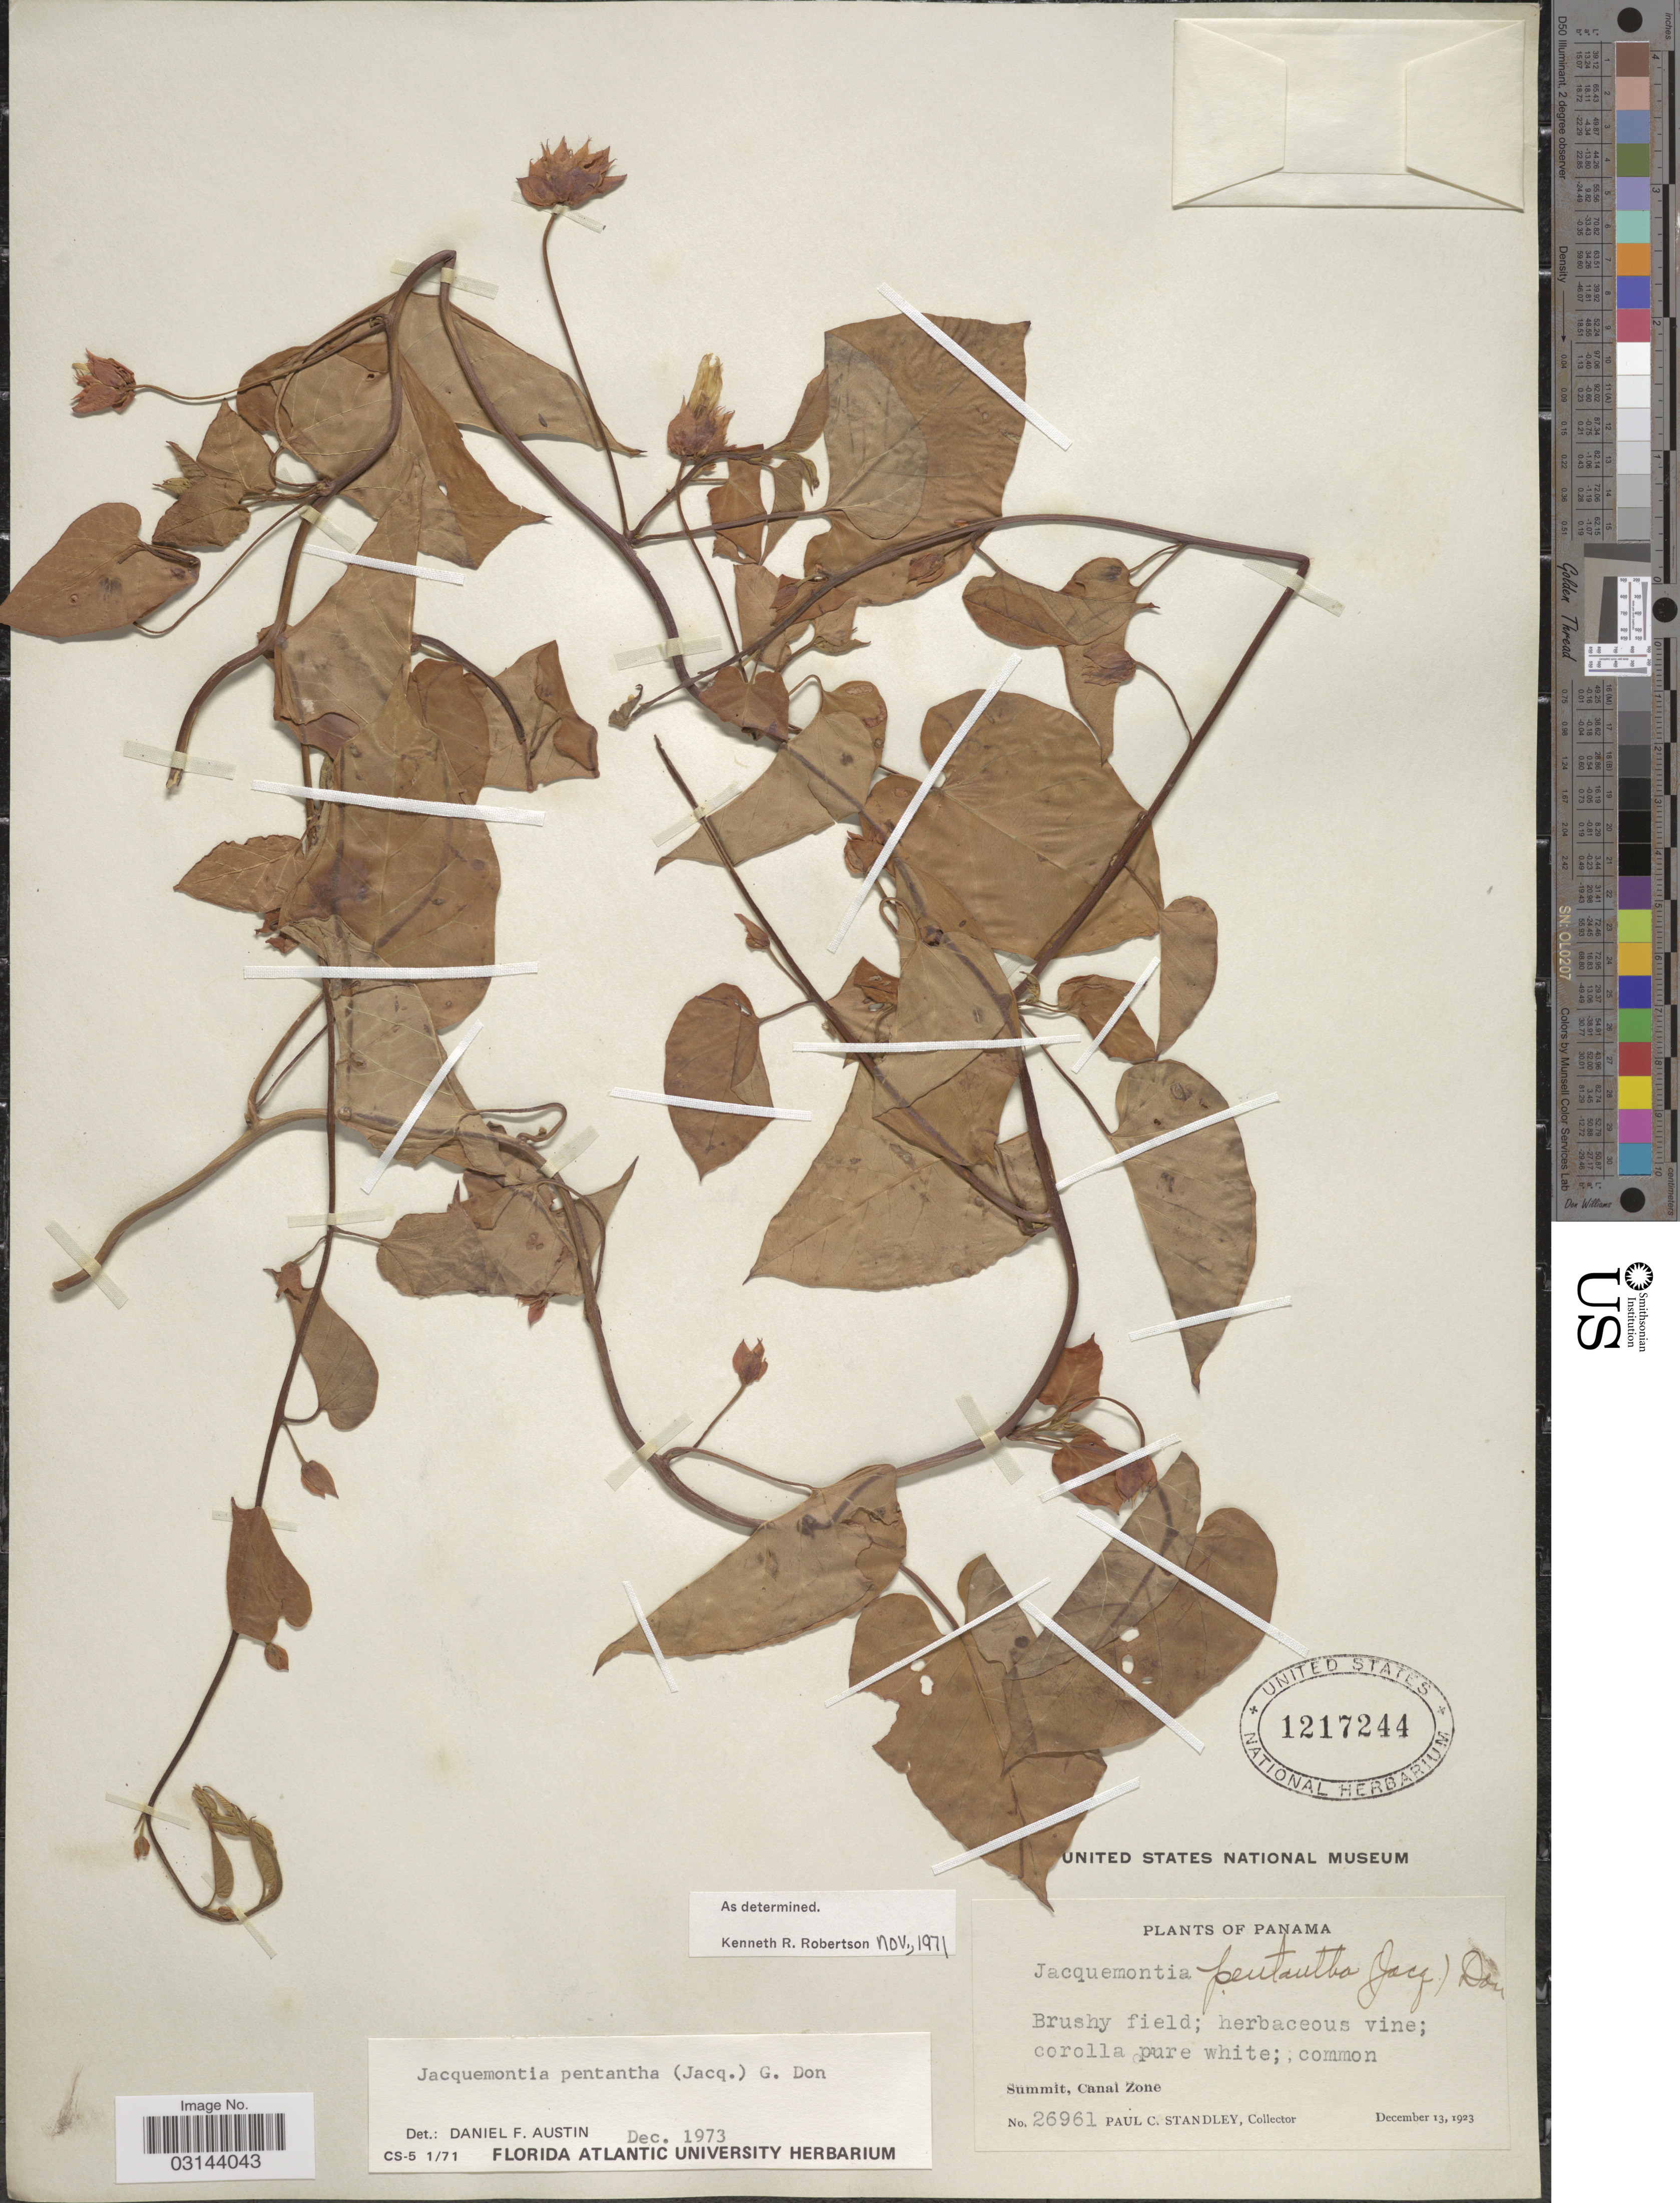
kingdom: Plantae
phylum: Tracheophyta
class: Magnoliopsida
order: Solanales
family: Convolvulaceae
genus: Jacquemontia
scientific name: Jacquemontia pentanthos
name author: (Jacq.) G. Don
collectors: P. C. Standley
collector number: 26961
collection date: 1923-12-13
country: Panama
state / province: Colón / Panamá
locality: Summit, Canal Zone.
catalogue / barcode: US 1217244